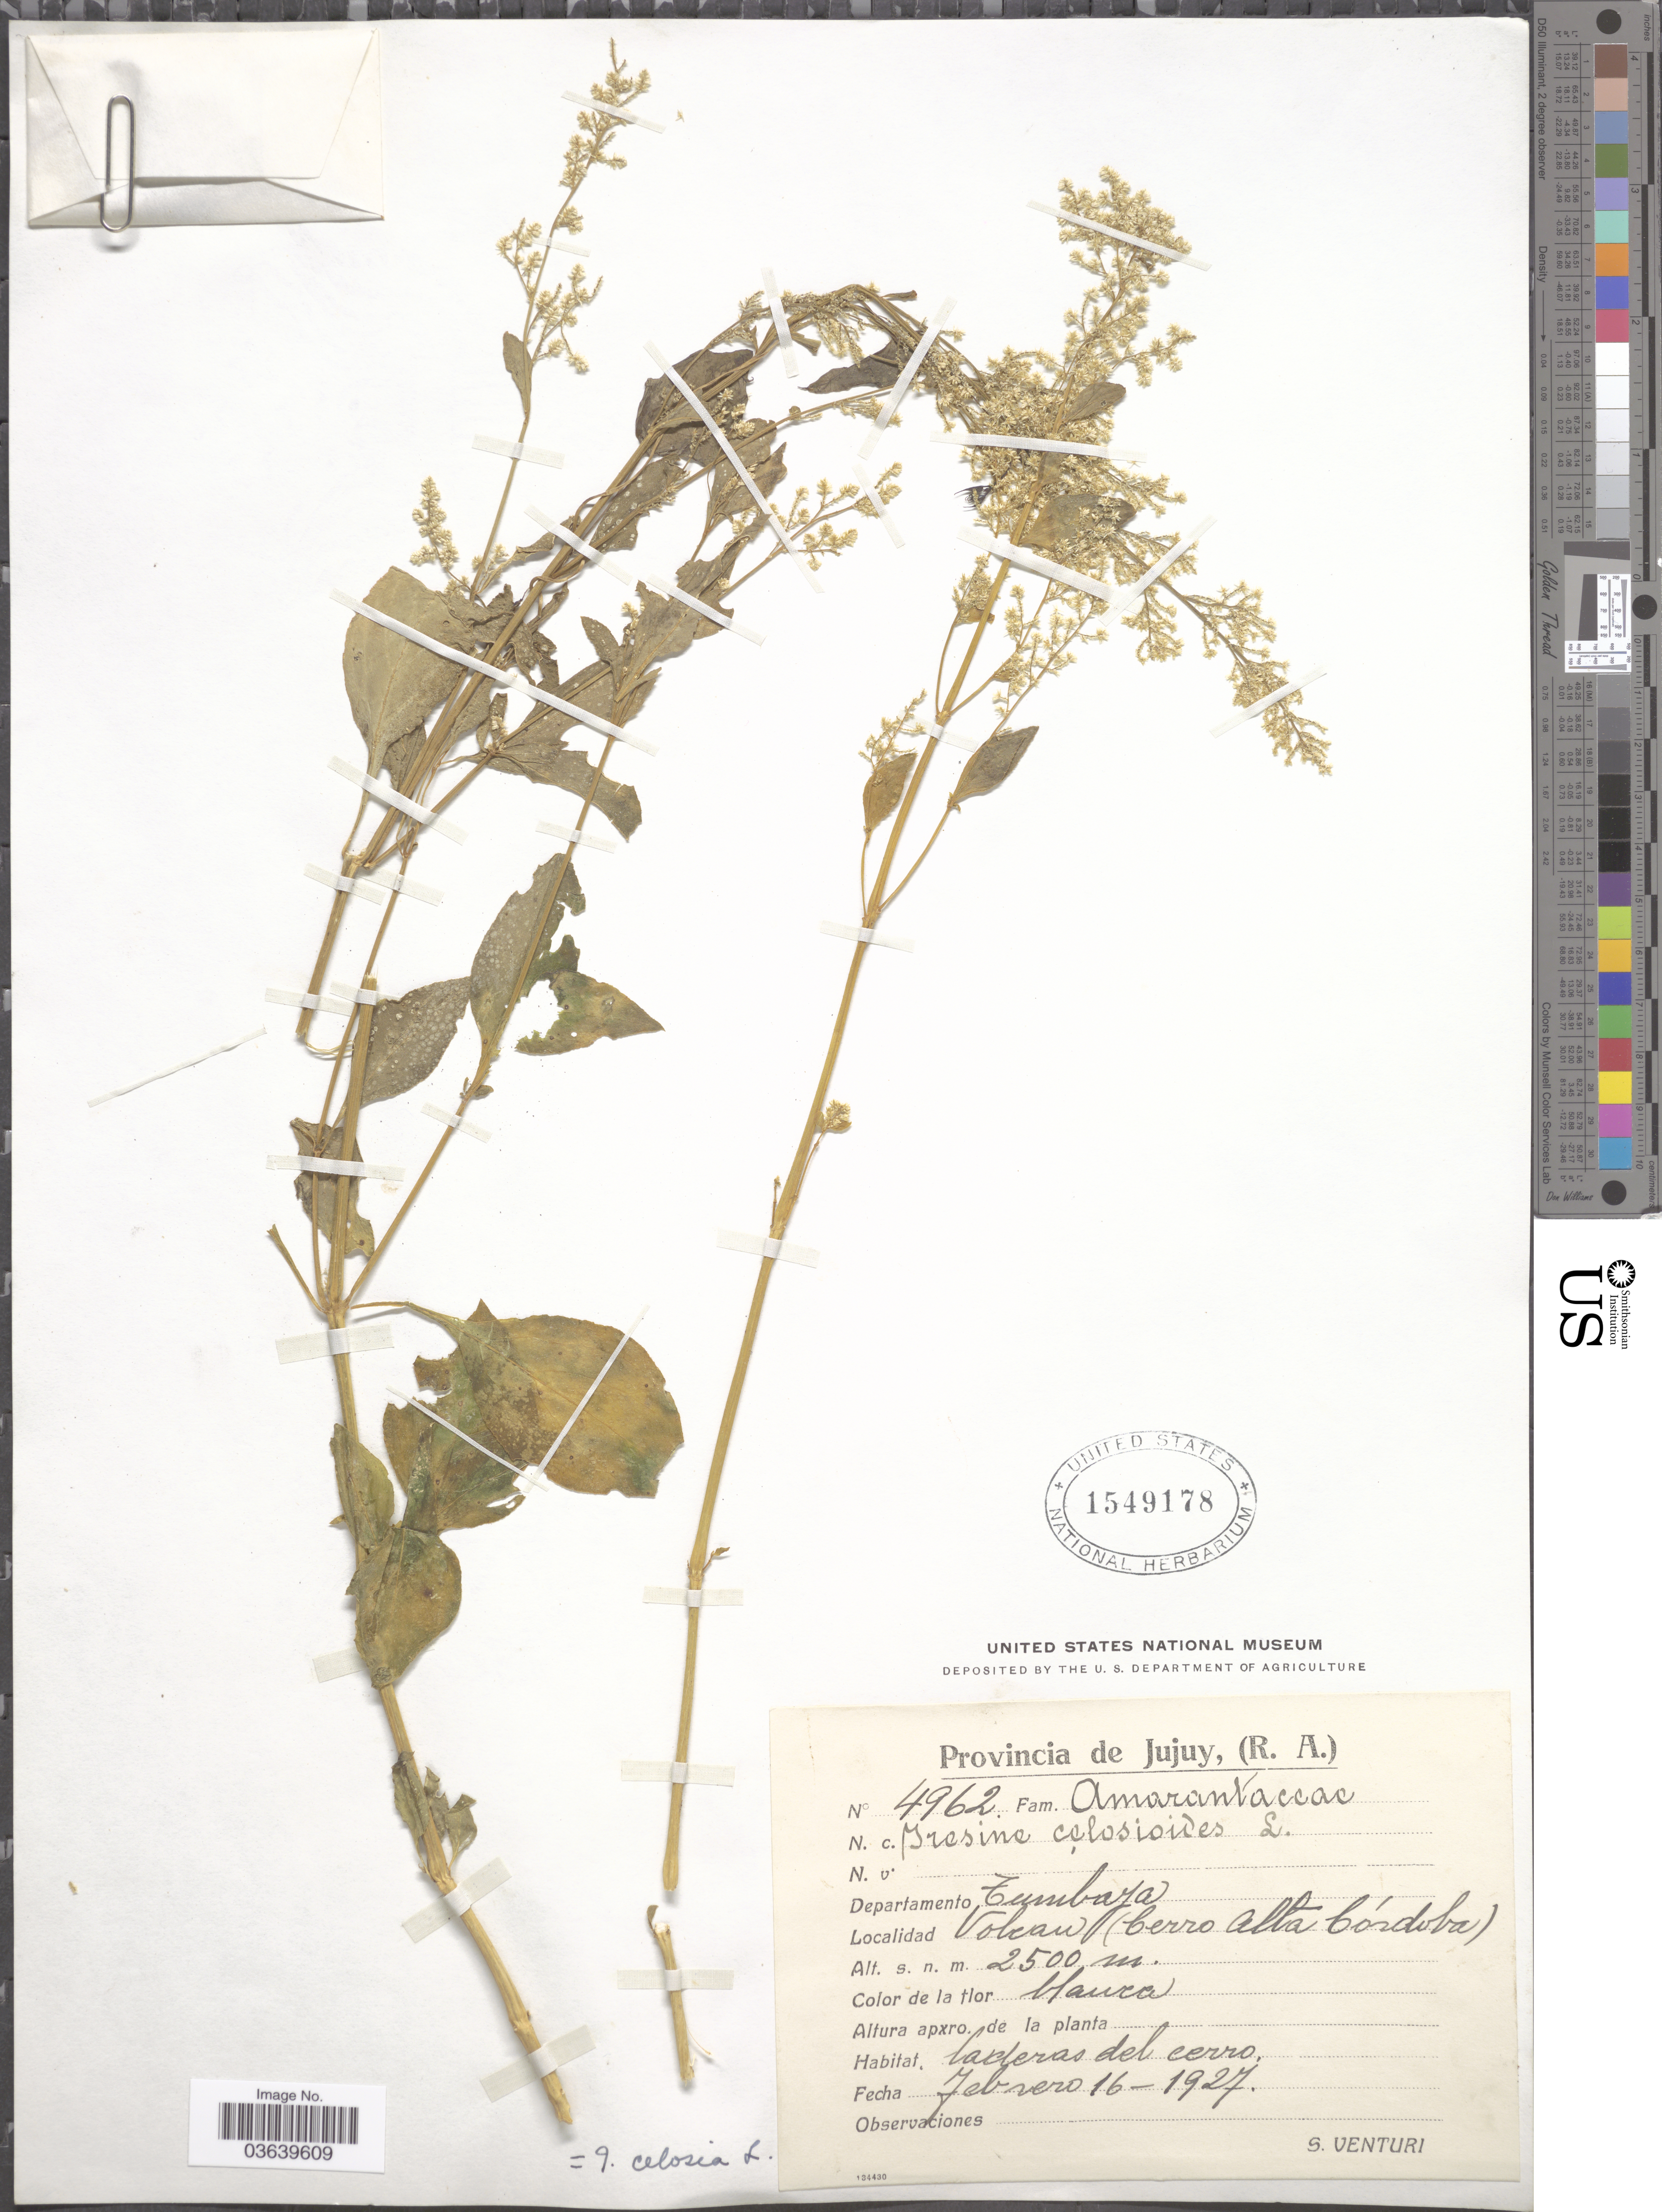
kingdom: Plantae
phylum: Tracheophyta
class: Magnoliopsida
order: Caryophyllales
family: Amaranthaceae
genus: Iresine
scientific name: Iresine diffusa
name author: Humb. & Bonpl. ex Willd.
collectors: S. Venturi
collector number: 4962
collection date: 1927-02-16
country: Argentina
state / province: Jujuy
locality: Departamento Tumbaya, Volcan (Cerro alta Córdoba).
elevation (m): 2500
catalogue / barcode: US 1549178